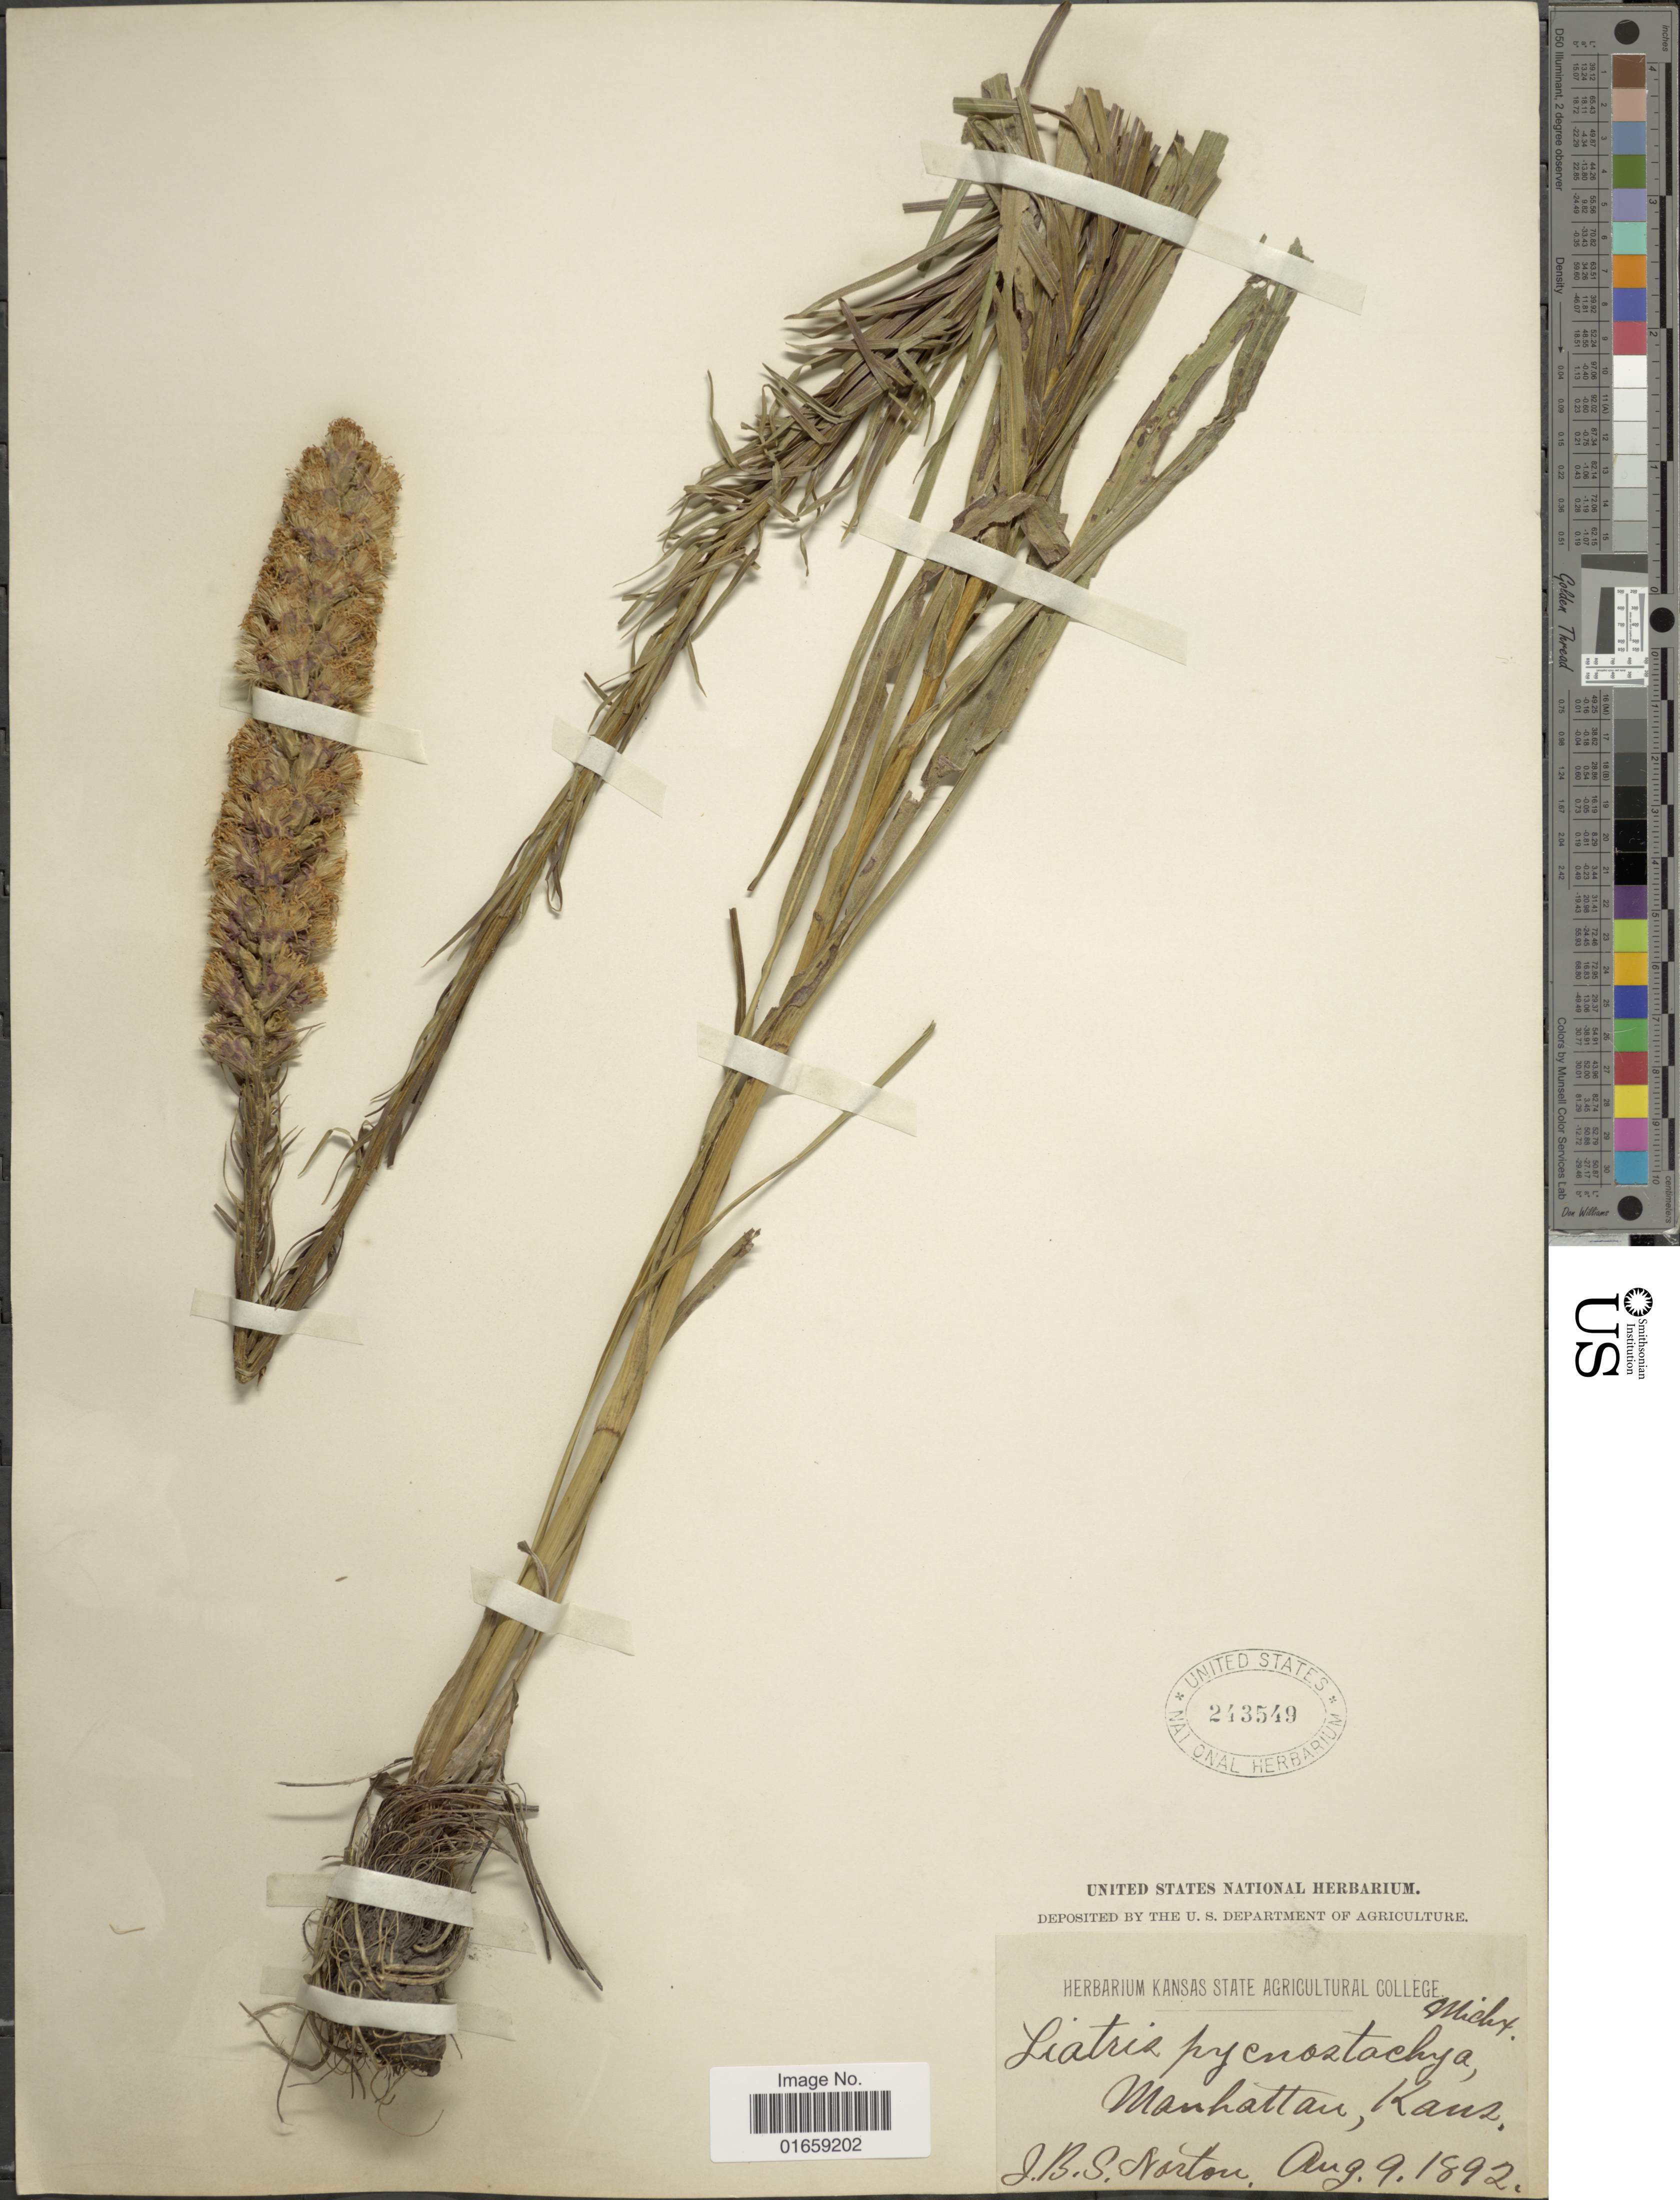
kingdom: Plantae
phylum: Tracheophyta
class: Magnoliopsida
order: Asterales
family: Asteraceae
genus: Liatris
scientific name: Liatris pycnostachya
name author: Michx.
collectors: J. B. S. Norton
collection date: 1892-08-09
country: United States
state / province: Kansas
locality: Manhattan.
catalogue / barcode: US 243549